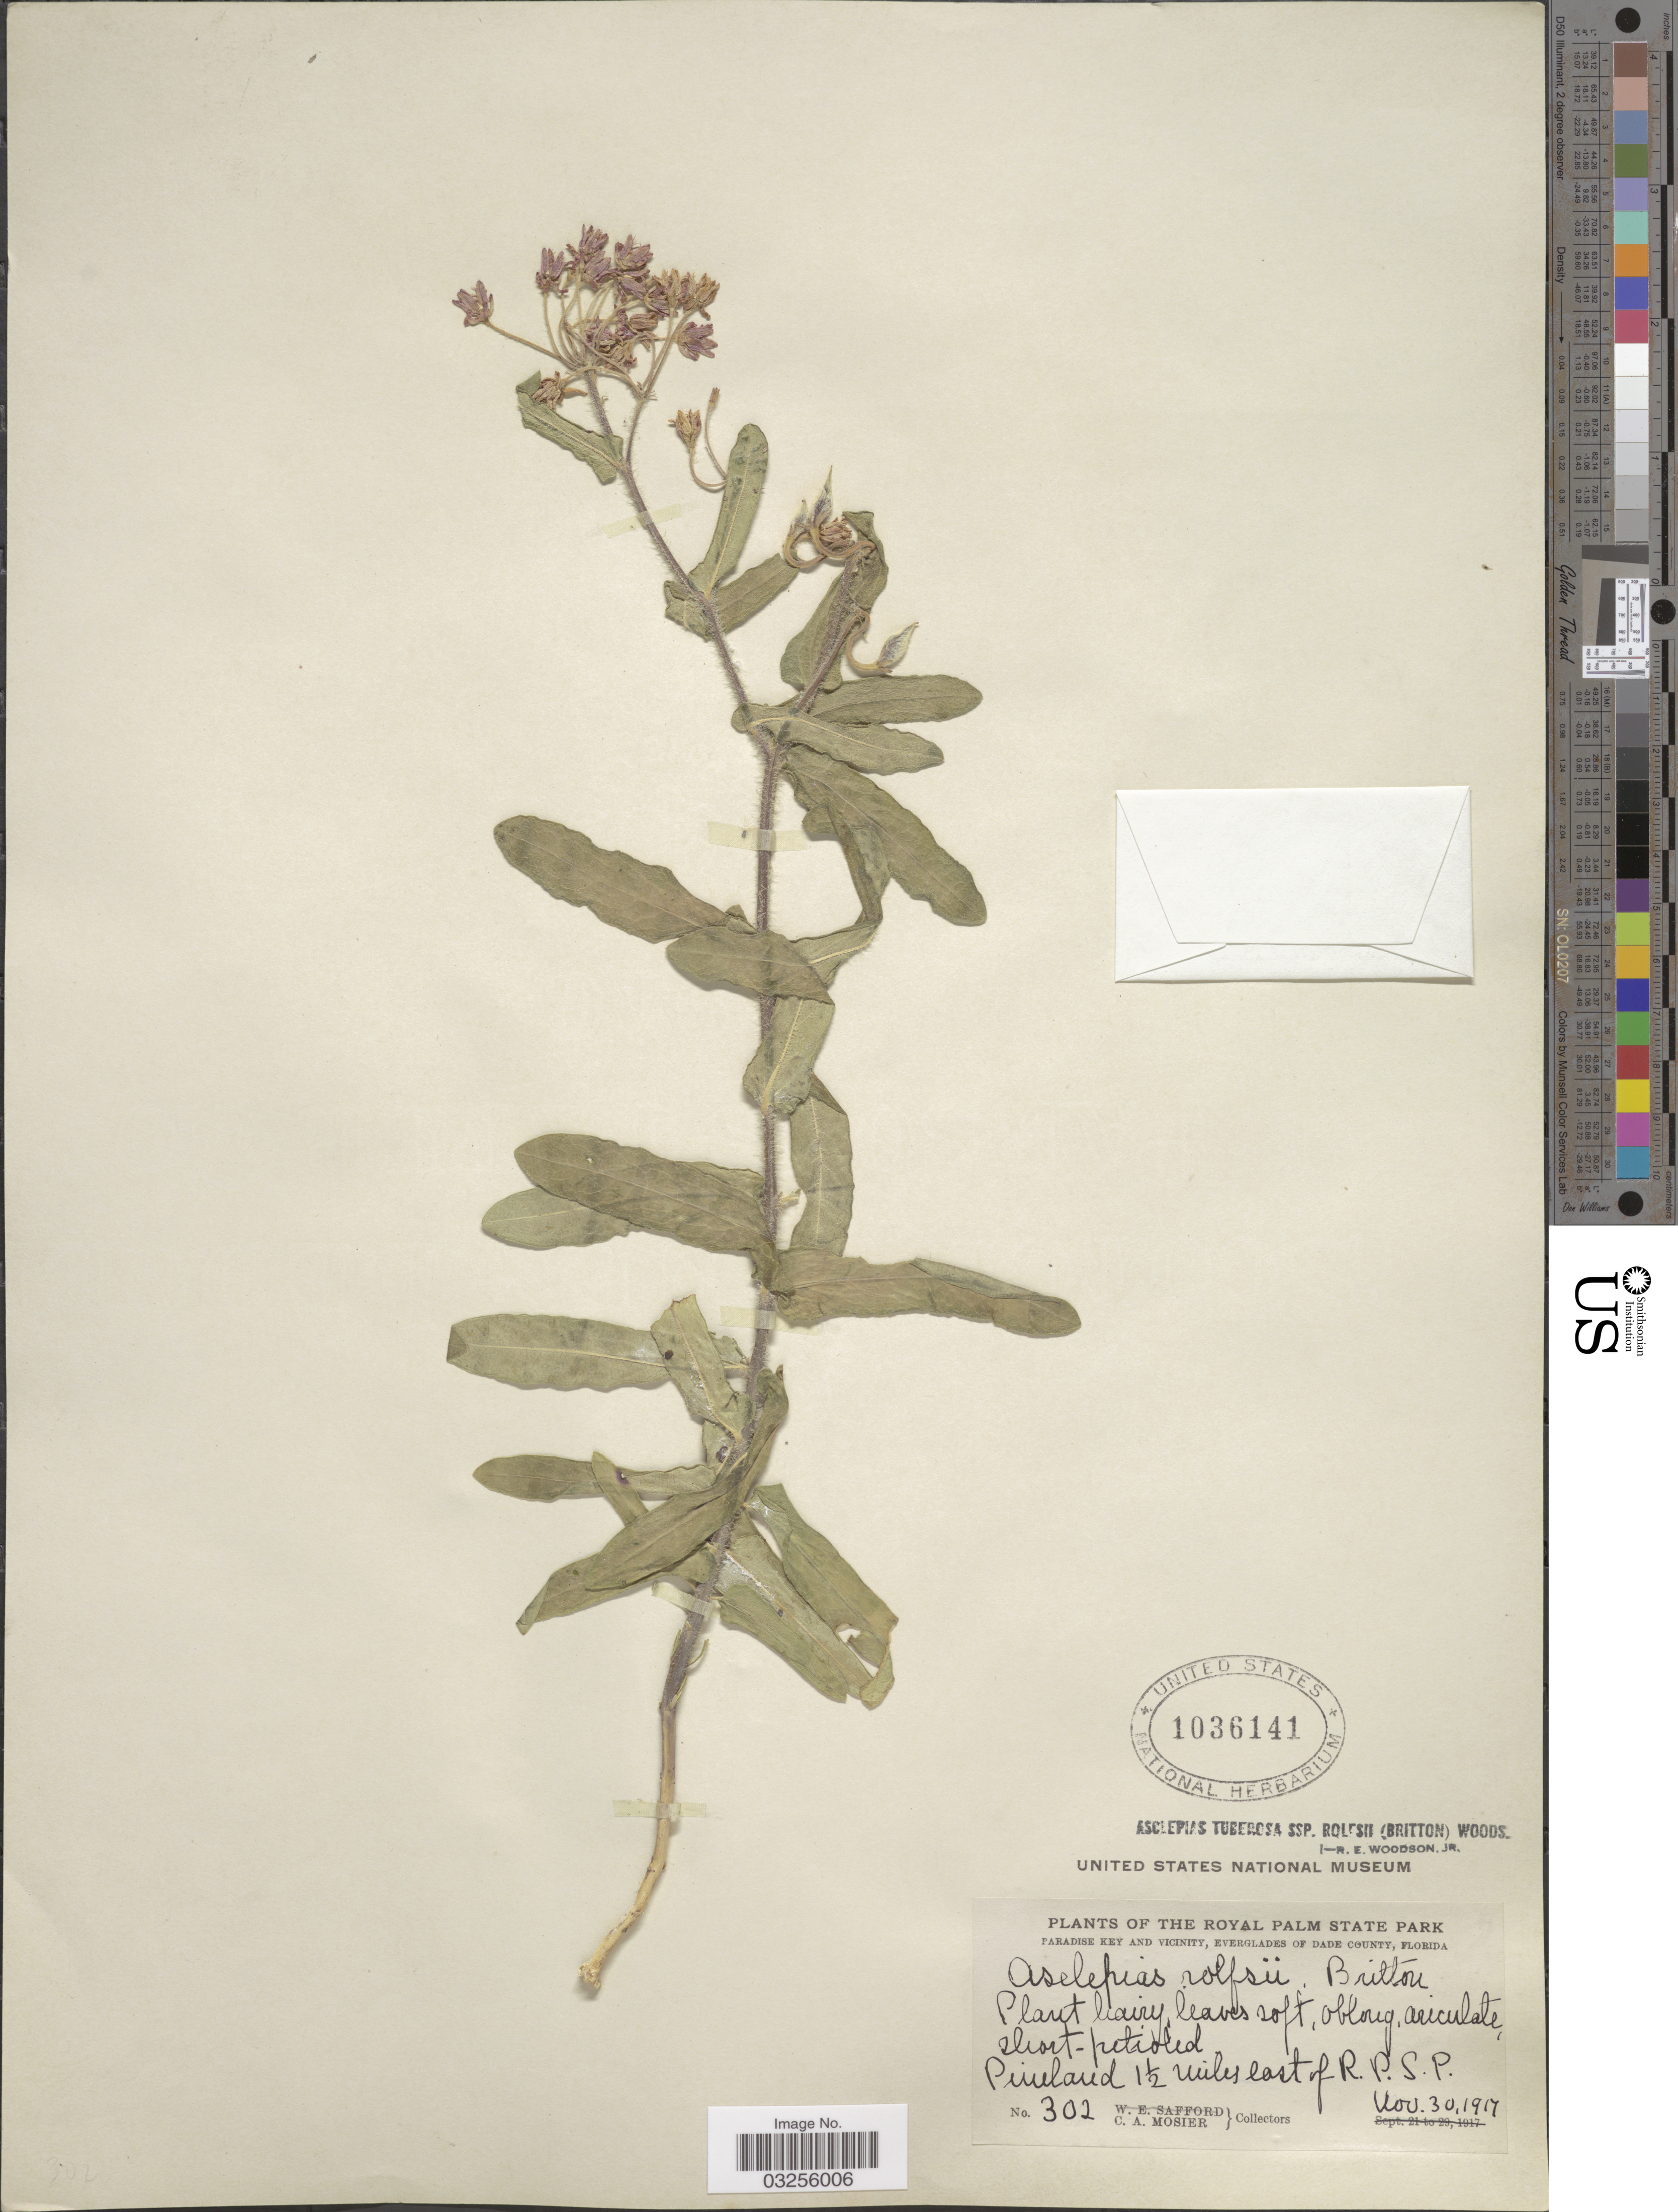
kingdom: Plantae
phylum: Tracheophyta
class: Magnoliopsida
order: Gentianales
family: Apocynaceae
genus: Asclepias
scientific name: Asclepias tuberosa var. rolfsii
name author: ( ex Vail) Shinners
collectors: C. A. Mosier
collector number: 302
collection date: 1917-11-30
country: United States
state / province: Florida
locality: The Royal Palm State Park. Paradise Key and Vicinity, Everglades of Dade County. Pineland 1½ miles east of R. P. S. P.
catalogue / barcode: US 1036141